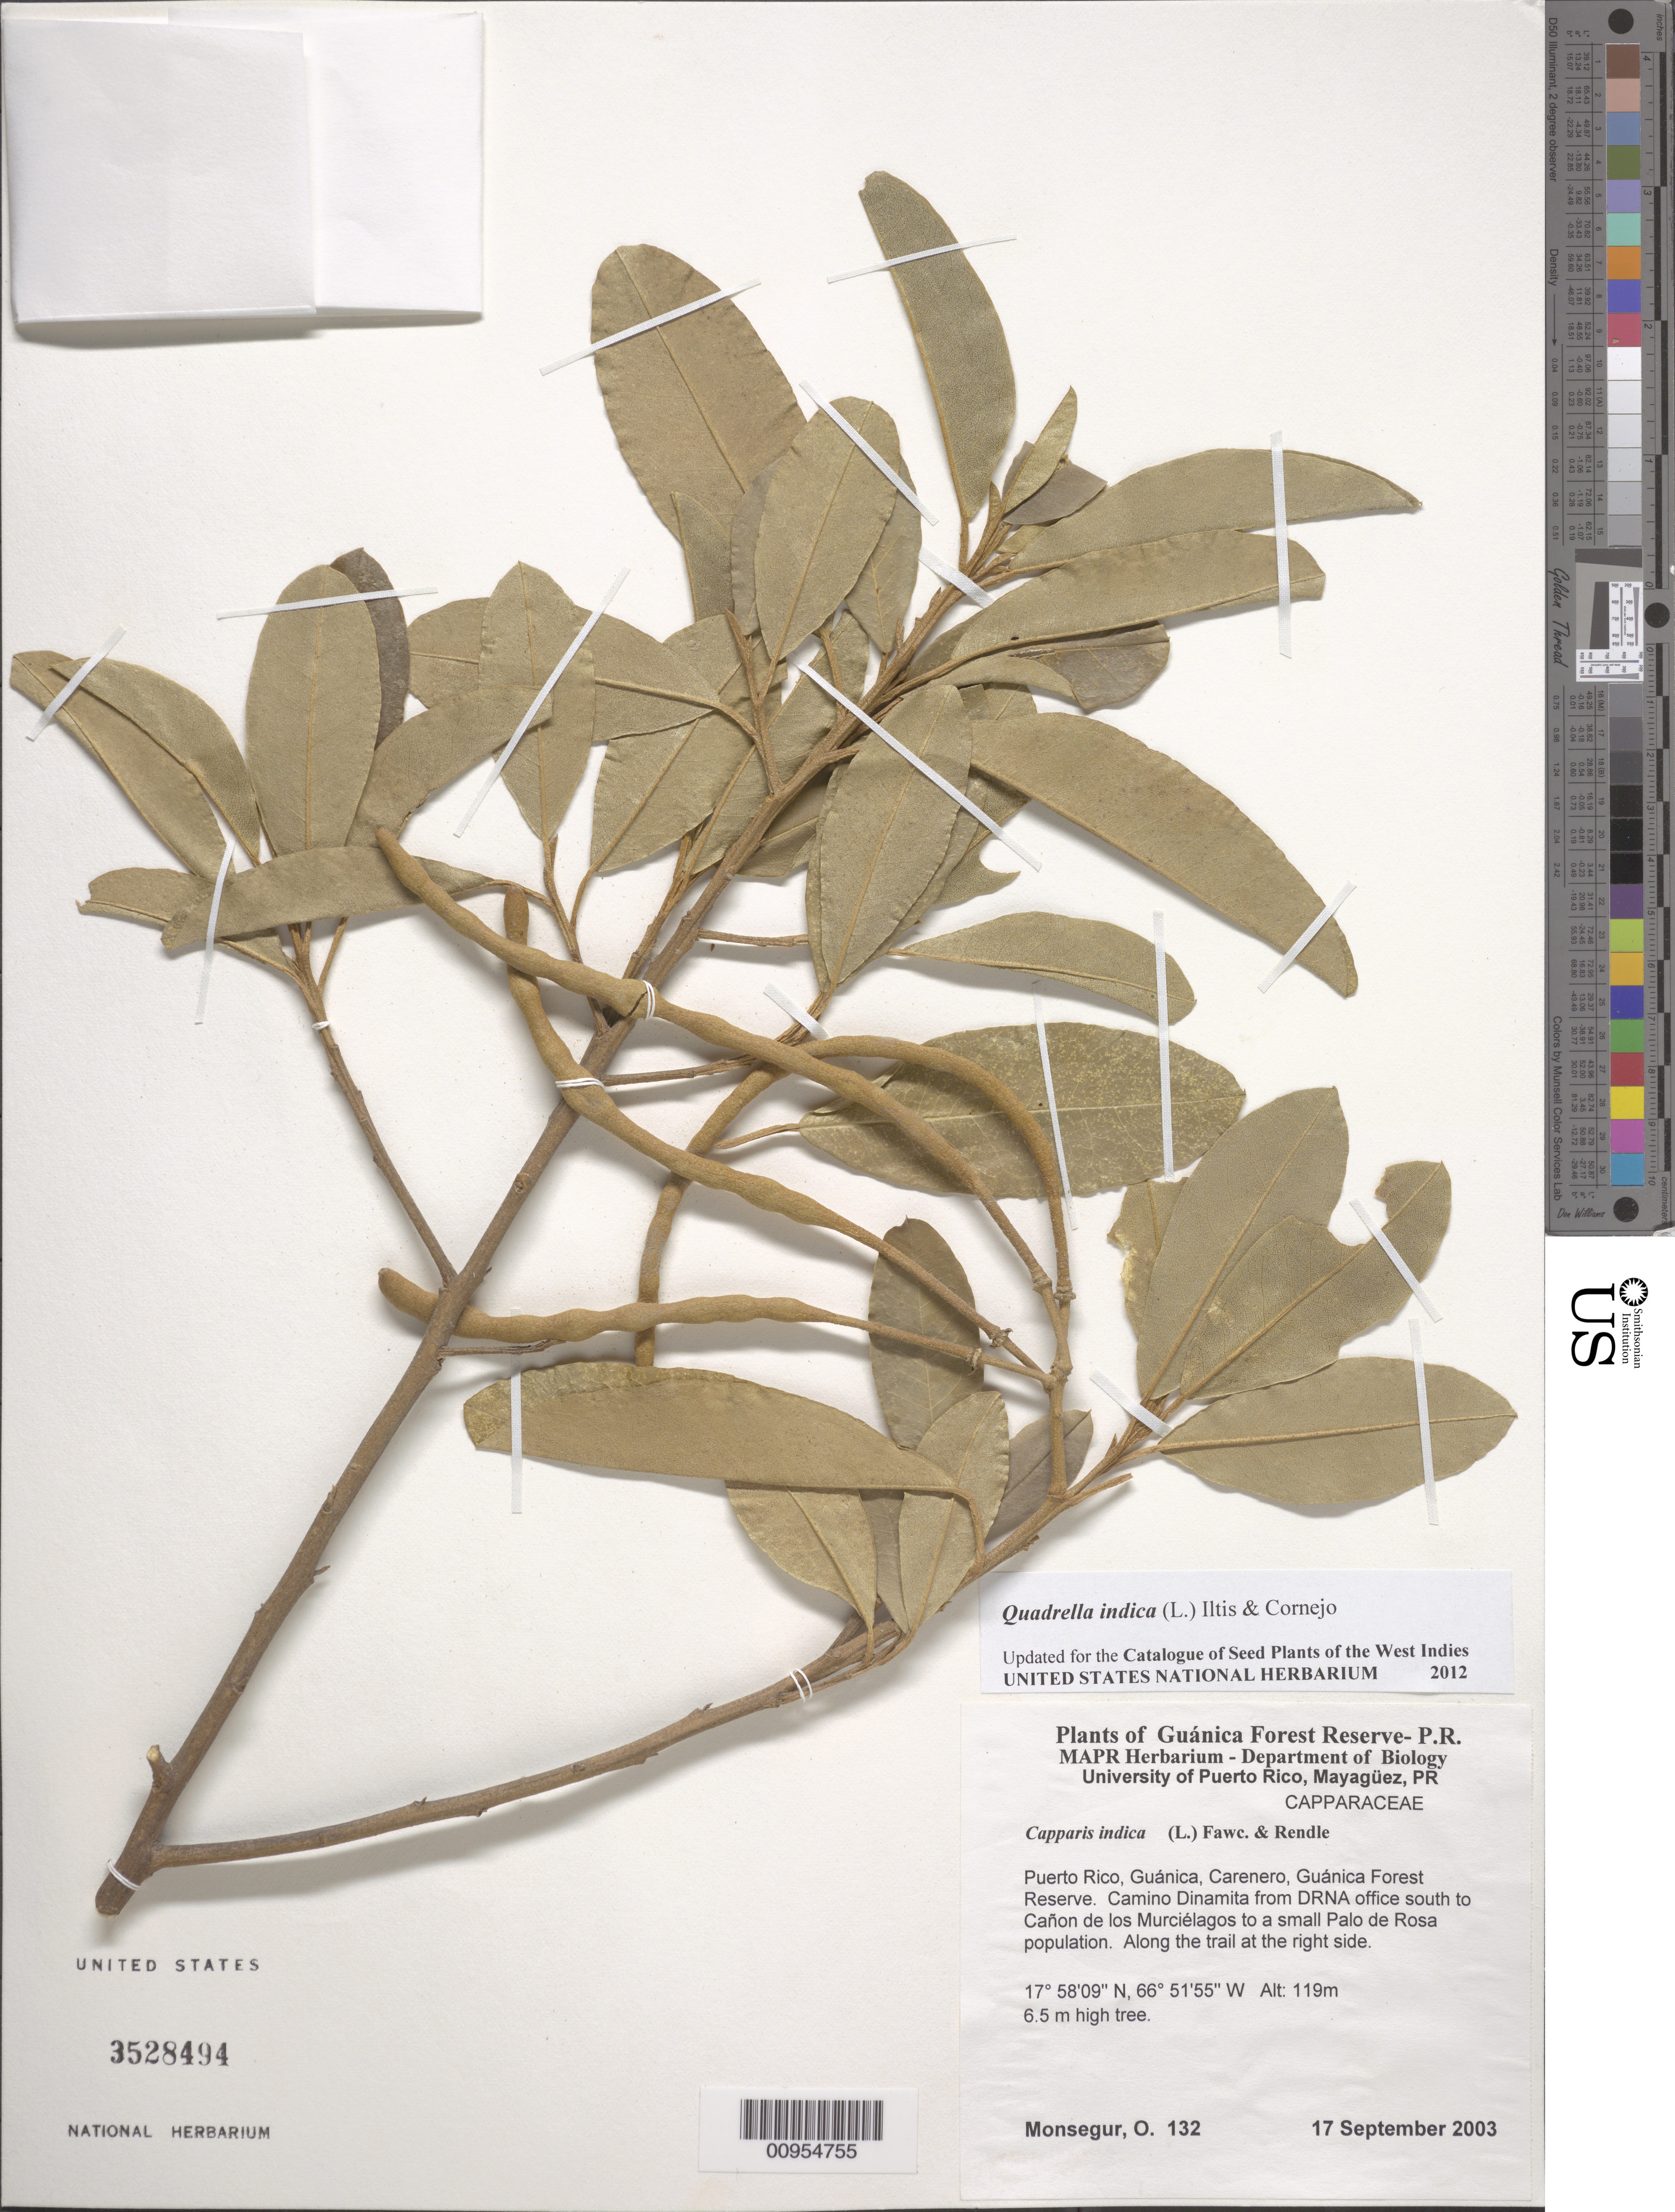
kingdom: Plantae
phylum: Tracheophyta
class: Magnoliopsida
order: Brassicales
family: Capparaceae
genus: Quadrella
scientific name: Quadrella indica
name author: (L.) Iltis & Cornejo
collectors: O. Monsegur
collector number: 132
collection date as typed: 17 Sep 2003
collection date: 2003-09-17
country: Puerto Rico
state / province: Guánica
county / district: Carenero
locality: Guánica Forest Reserve. Camino Dinamita from DRNA office south to Cañon de los Murciélagos to a small Palo de Rosa population. Along the trail at the right side.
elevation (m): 119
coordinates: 17.58089, 66.51546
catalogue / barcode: US 3528494